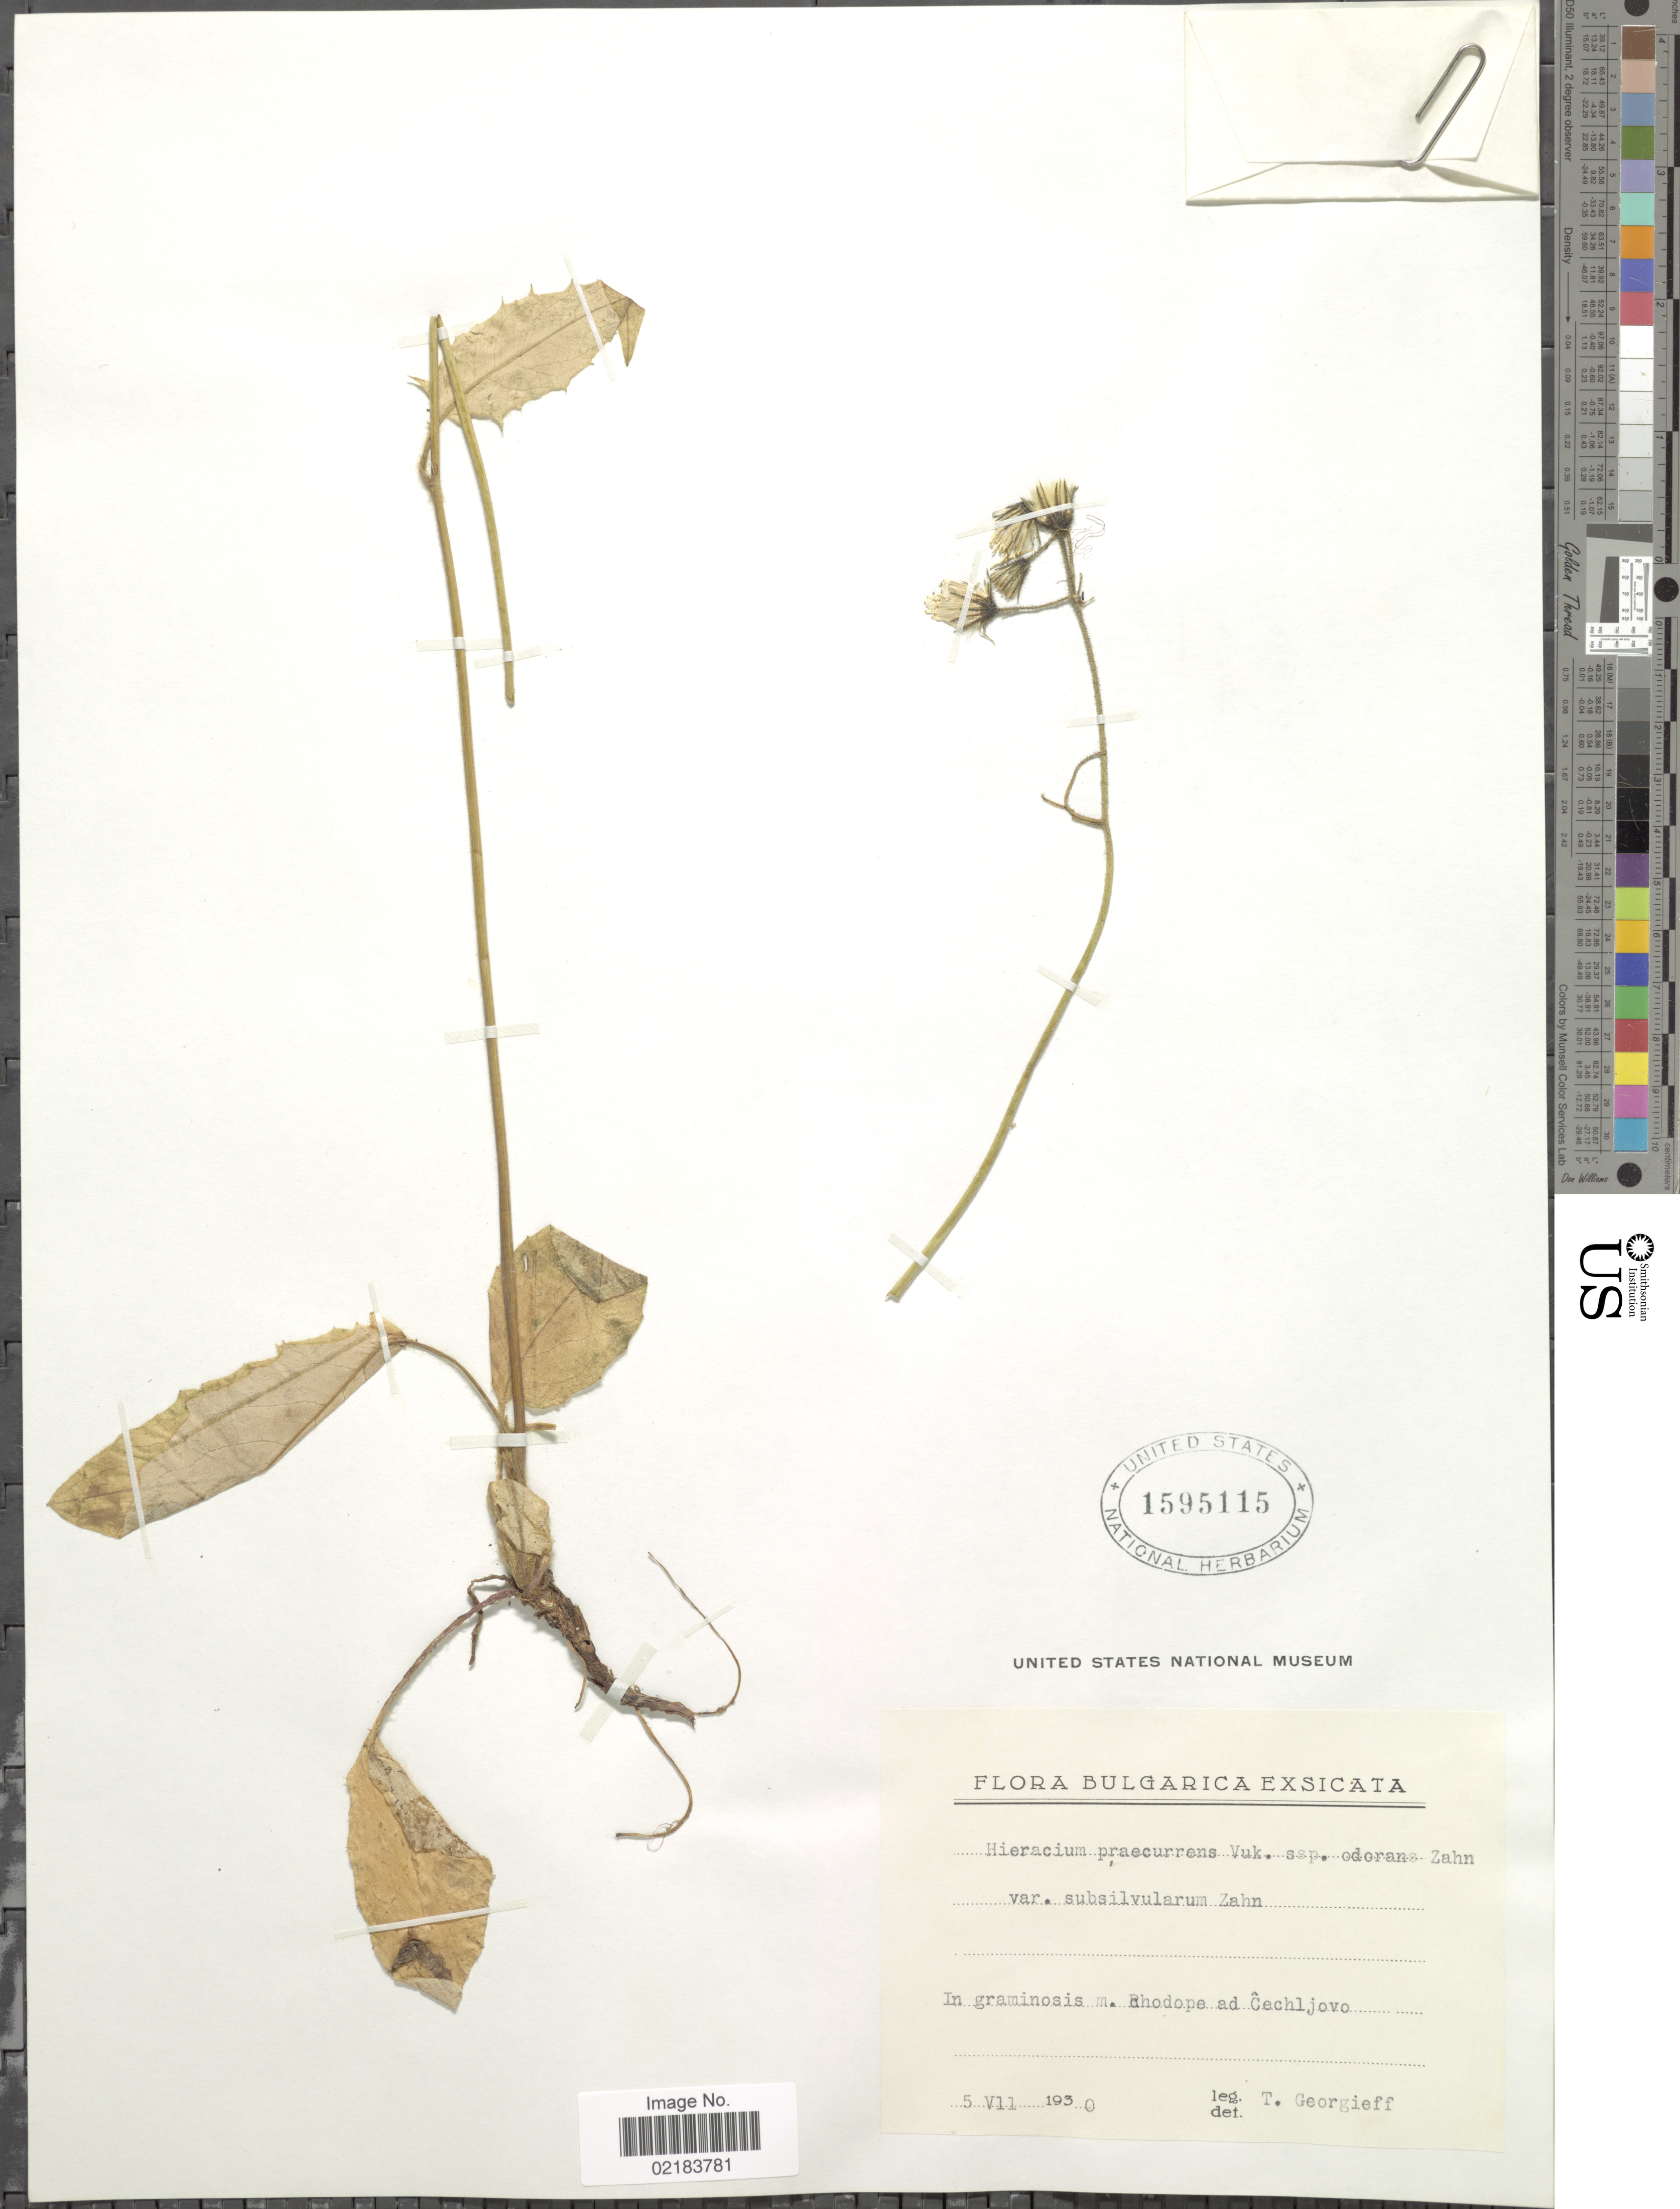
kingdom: Plantae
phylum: Tracheophyta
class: Magnoliopsida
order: Asterales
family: Asteraceae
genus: Hieracium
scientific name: Hieracium praecurrens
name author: Vuk.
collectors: T. Georgieff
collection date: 1930-07-05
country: Bulgaria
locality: In graminosis m. Rhodope ad Cechljovo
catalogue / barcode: US 1595115